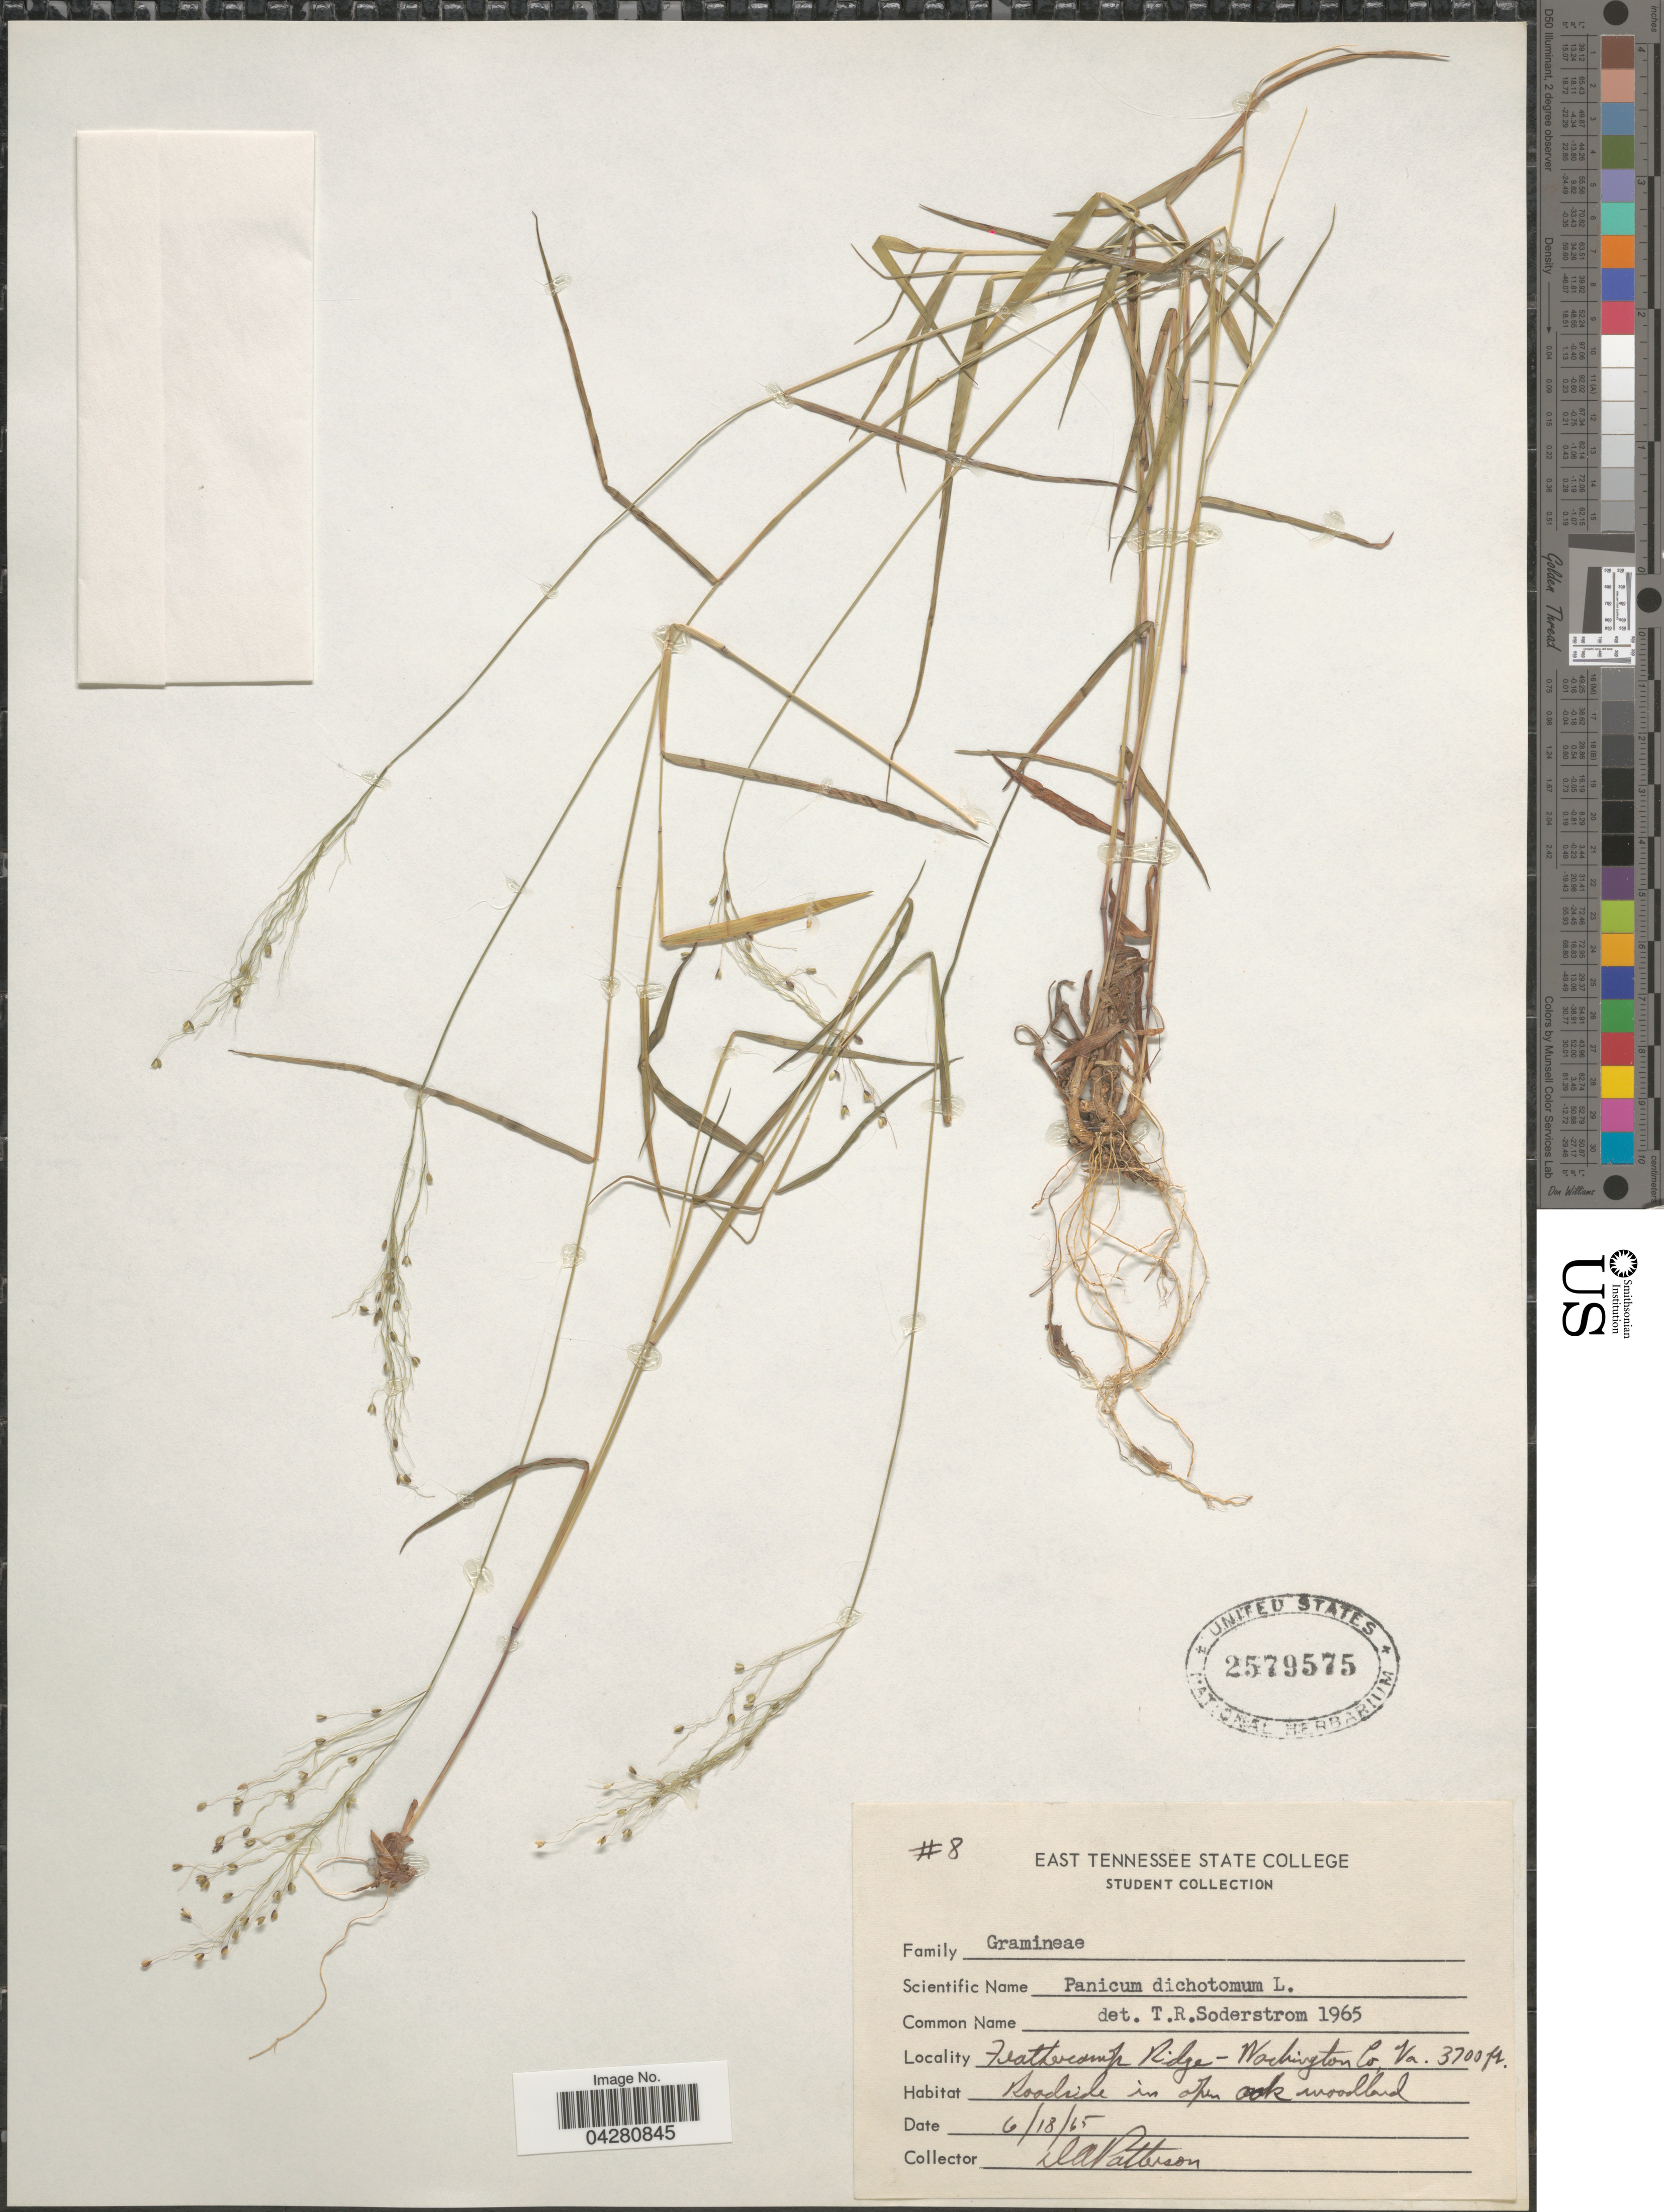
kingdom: Plantae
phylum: Tracheophyta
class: Liliopsida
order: Poales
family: Poaceae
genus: Dichanthelium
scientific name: Dichanthelium dichotomum var. dichotomum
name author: (L.) Gould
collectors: D. Patterson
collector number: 8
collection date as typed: Transcribed d/m/y: 18/6/65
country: United States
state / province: Virginia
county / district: Washington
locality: Flathercamp Ridge-Washington Co. Roadside in open oak woodland.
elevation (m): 1128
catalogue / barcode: US 2579575